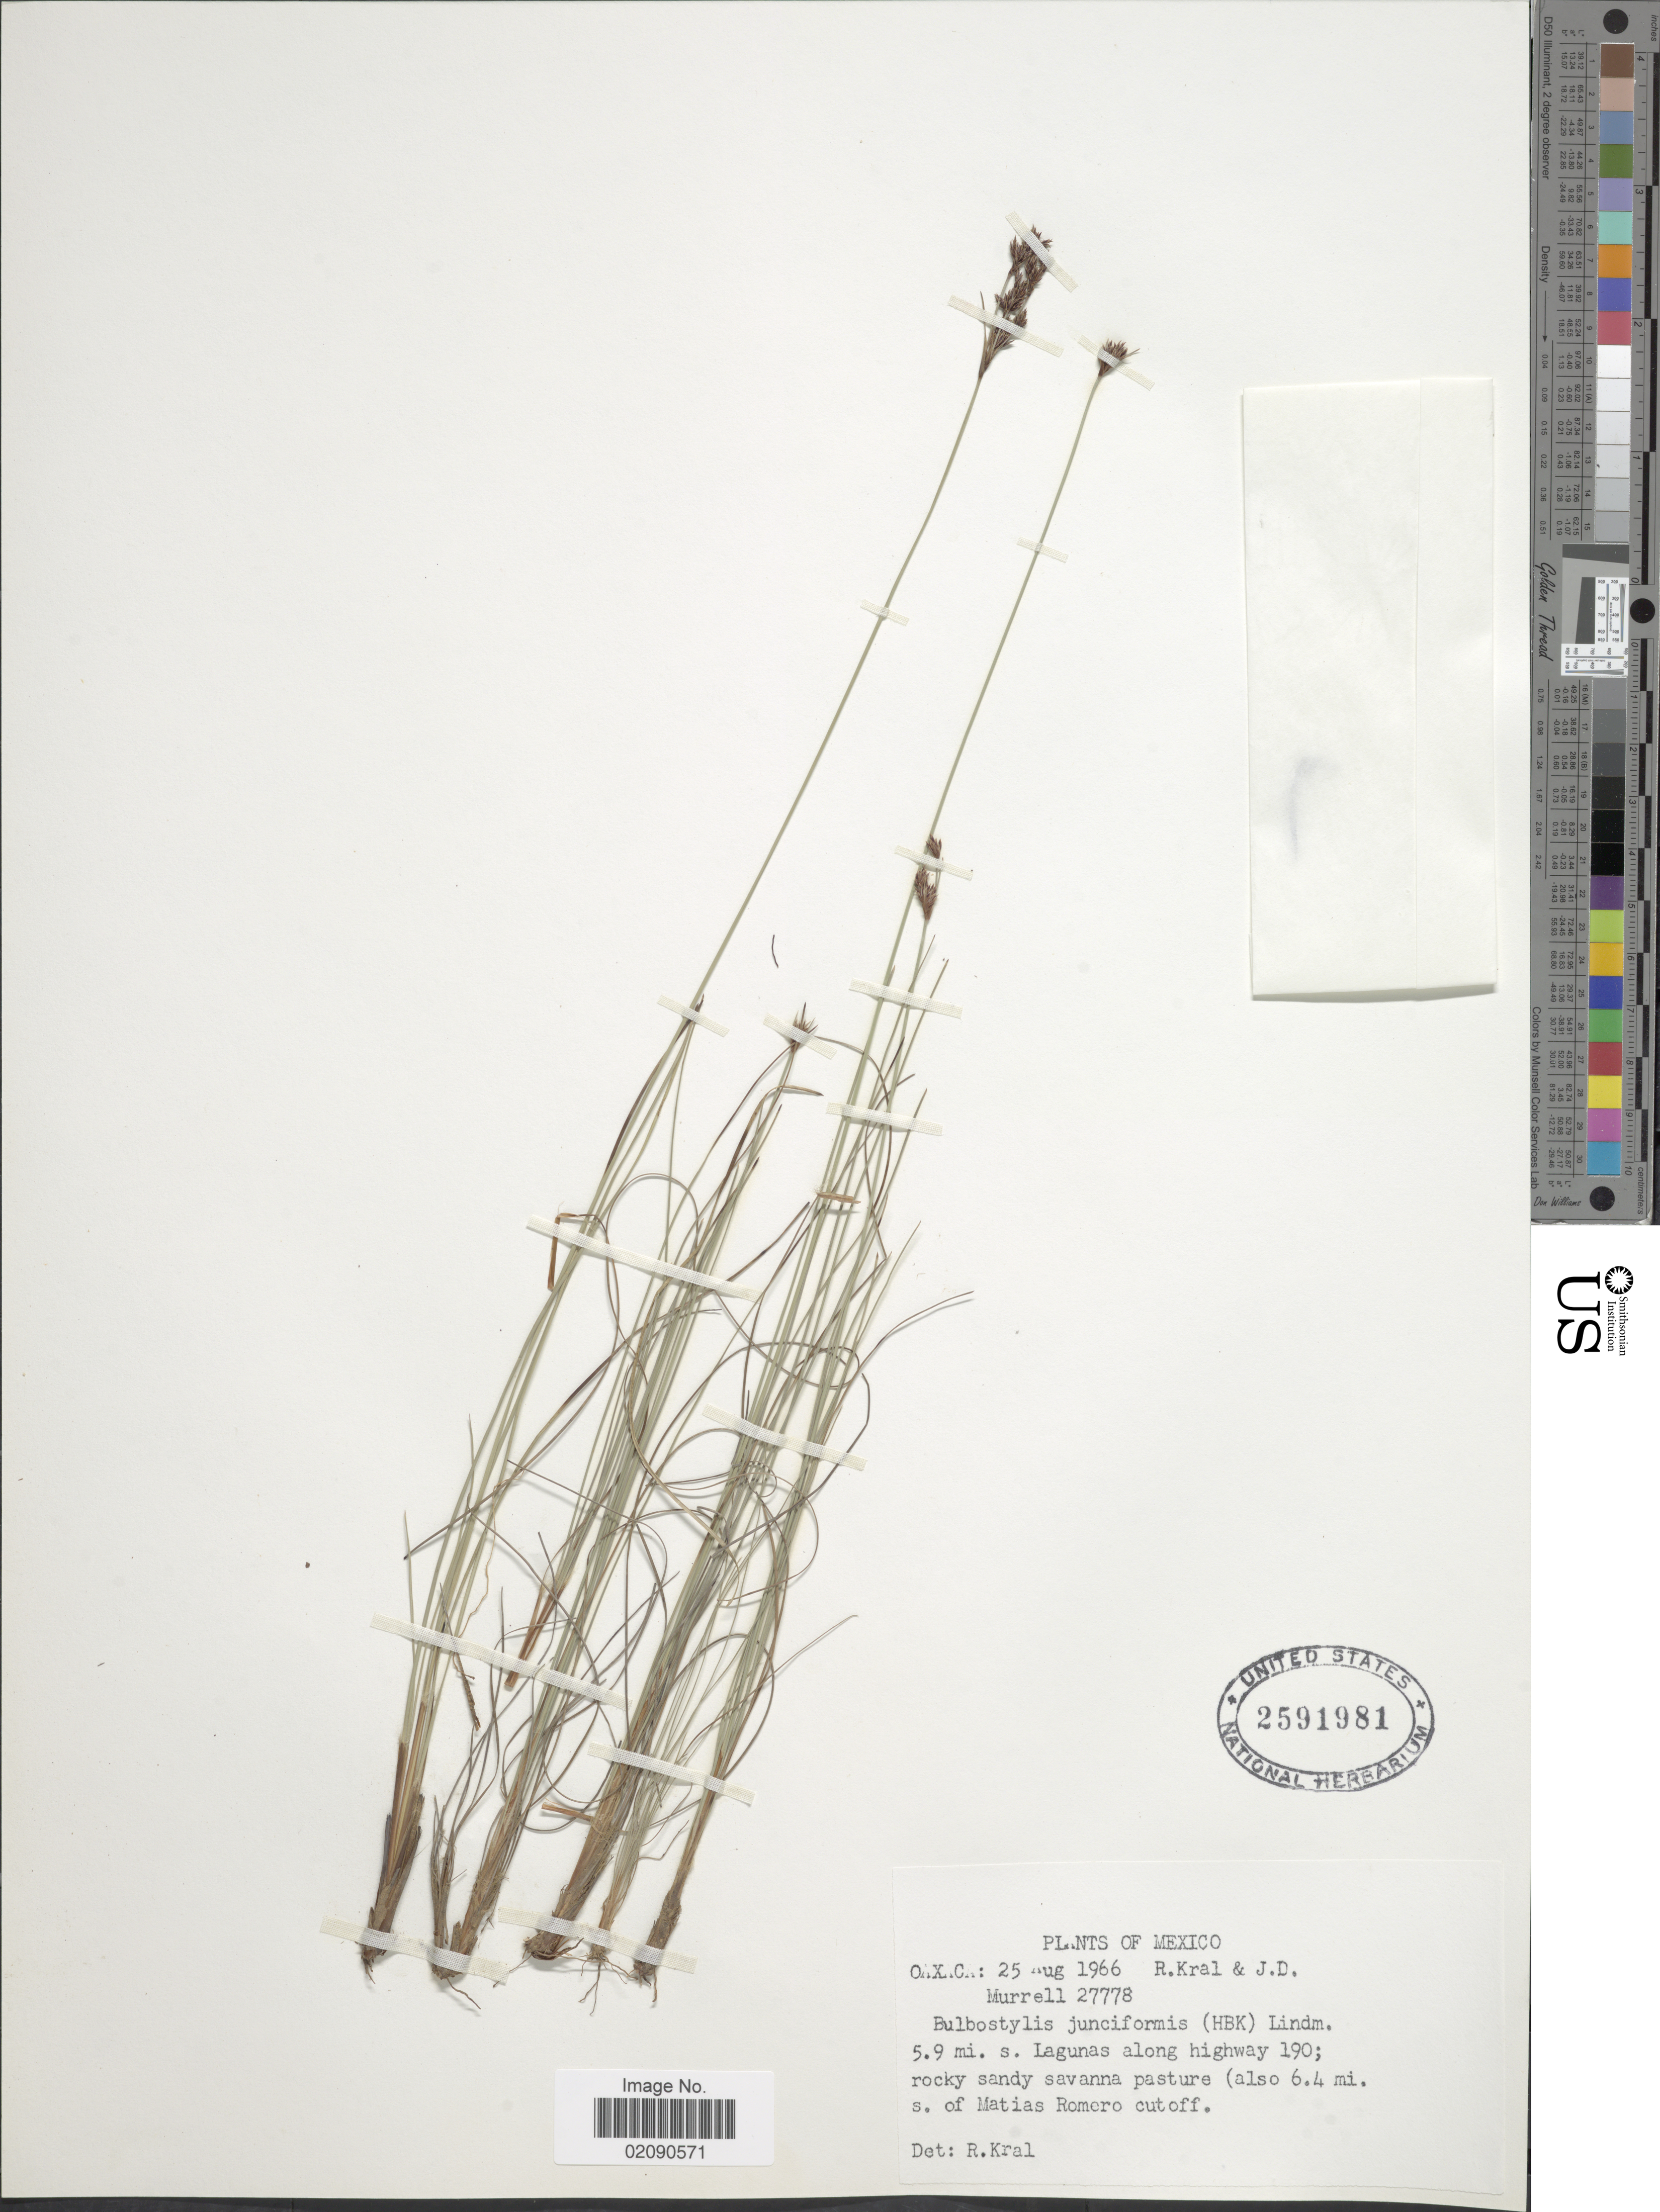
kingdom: Plantae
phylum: Tracheophyta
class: Liliopsida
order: Poales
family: Cyperaceae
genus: Bulbostylis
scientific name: Bulbostylis junciformis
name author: (Kunth) C.B. Clarke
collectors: R. Kral & J. Murrell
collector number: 27778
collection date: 1966-08-25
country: Mexico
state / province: Oaxaca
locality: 5.9 mi s Lagunas along highway 190; rocky sandy savanna pasture (also 6.4 mi. s. of Matias Romero cutoff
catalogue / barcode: US 2591981